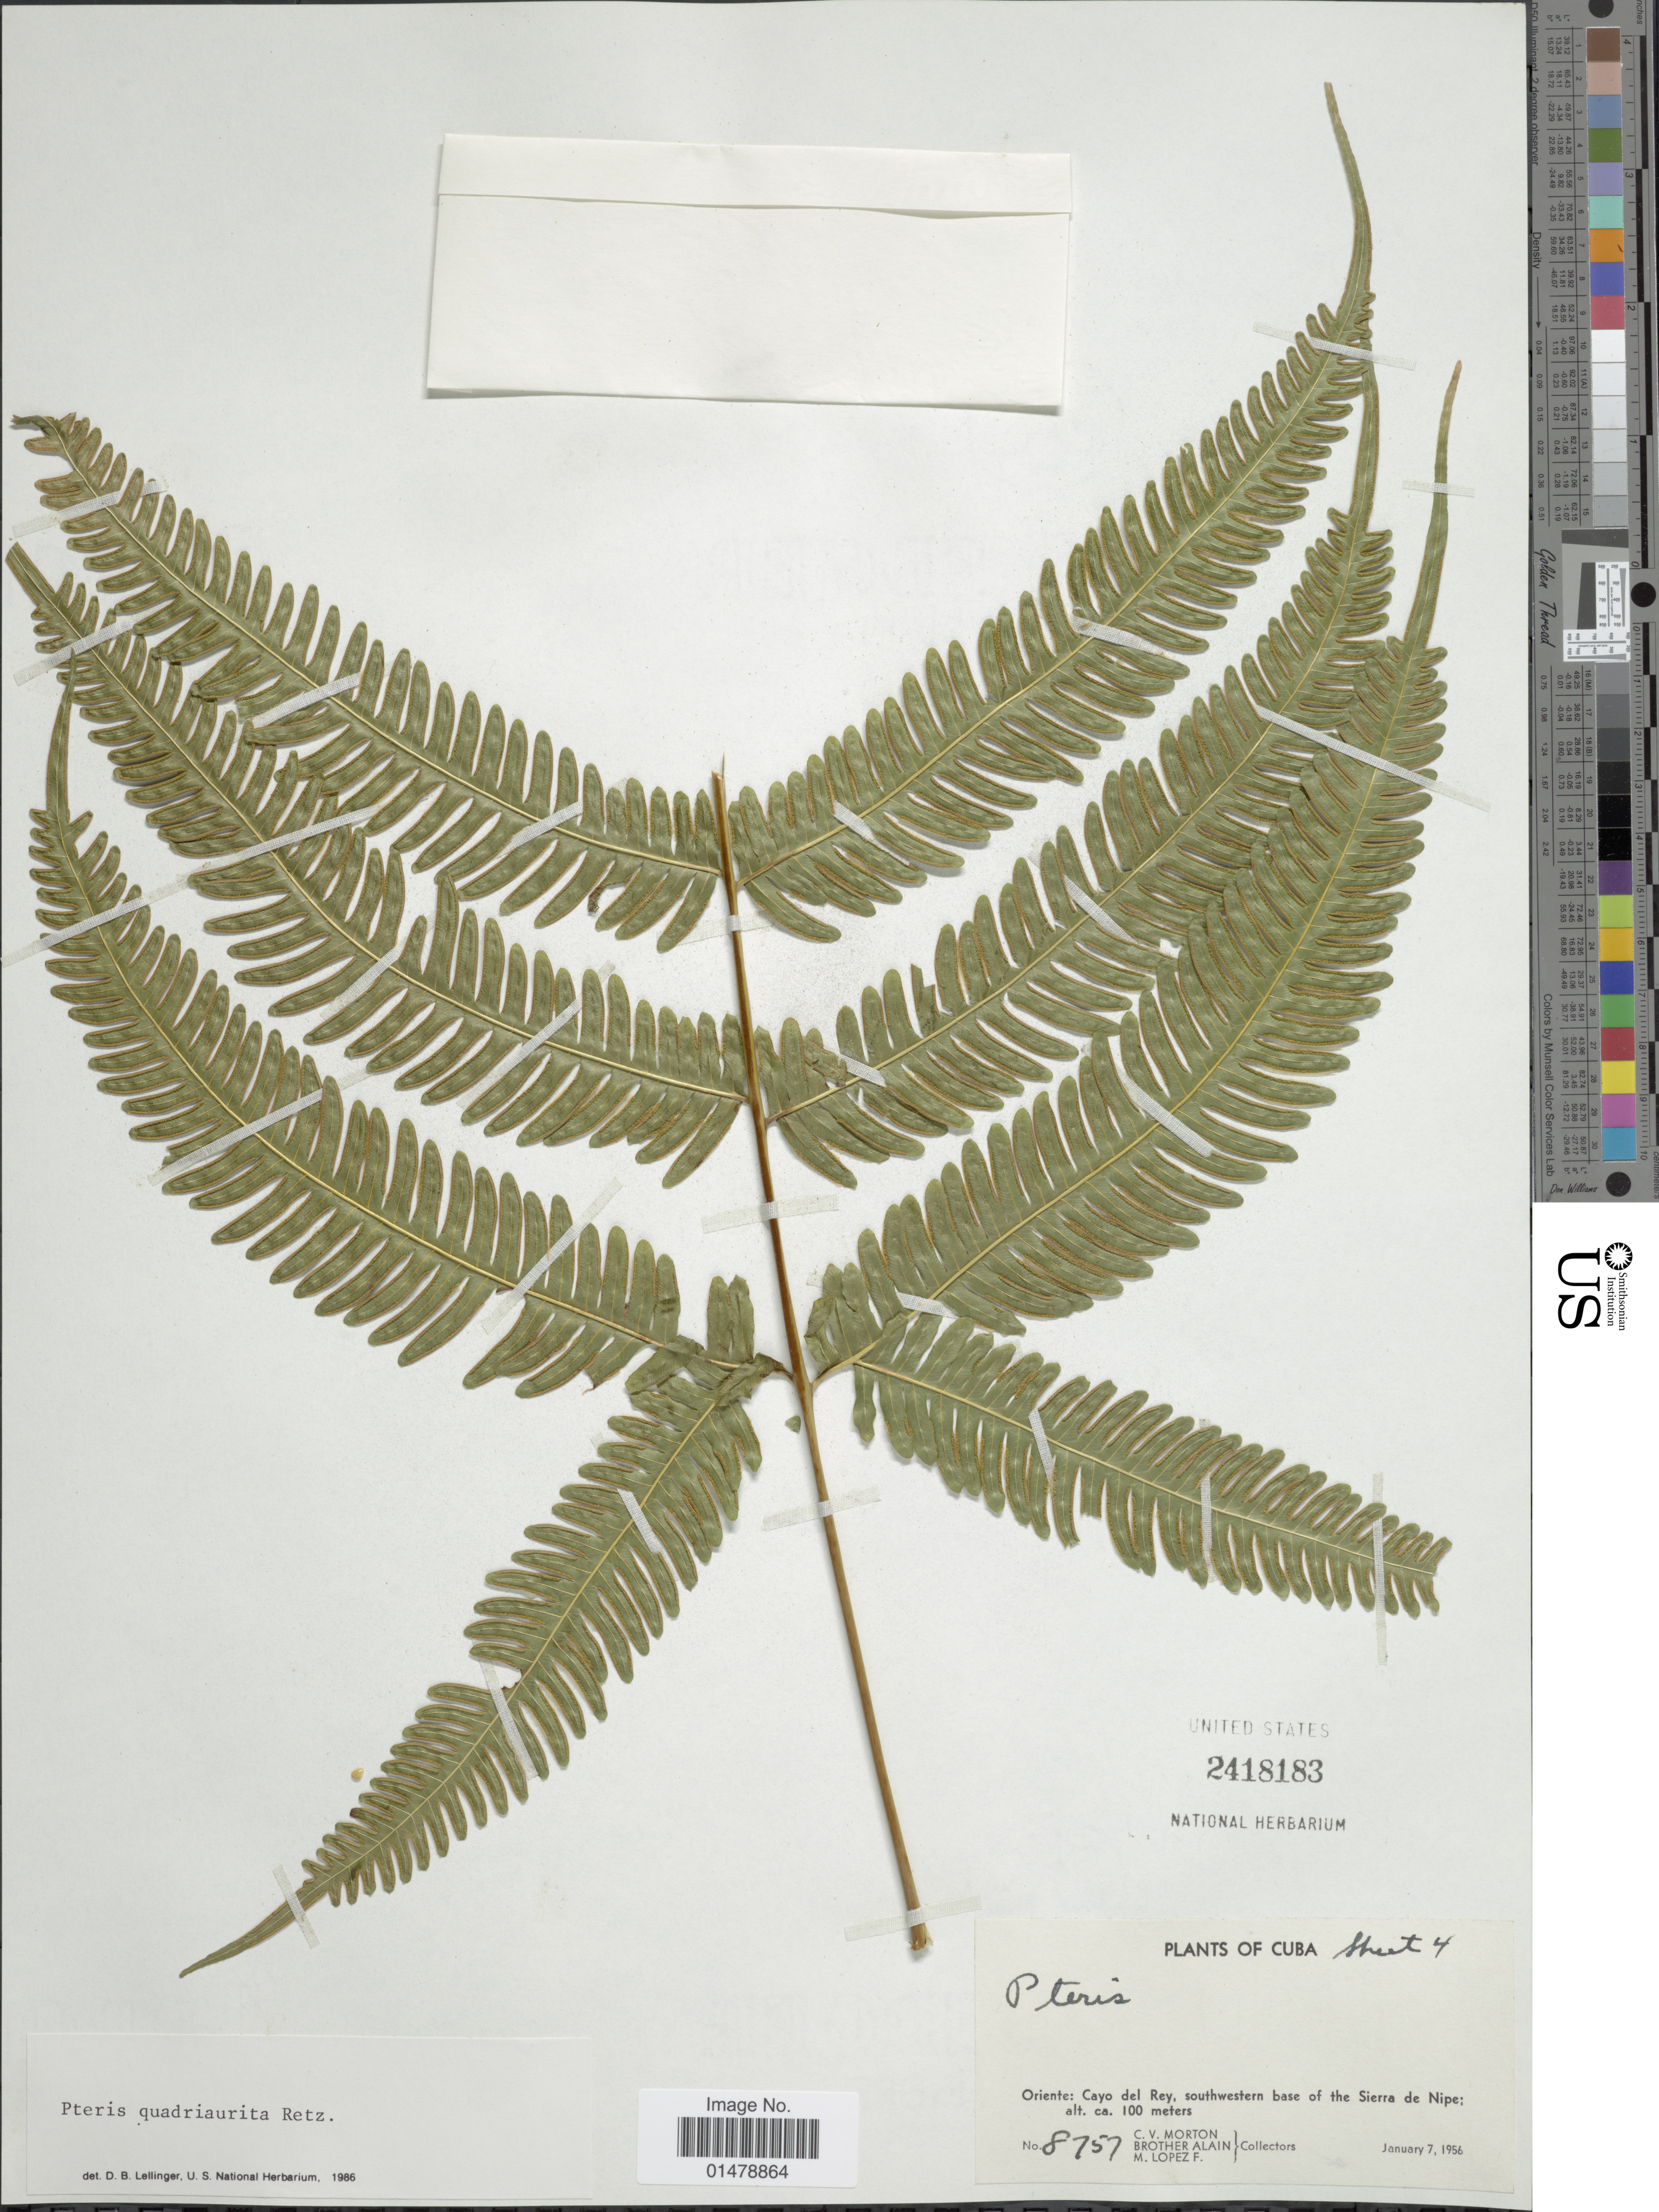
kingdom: Plantae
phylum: Tracheophyta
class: Polypodiopsida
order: Polypodiales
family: Pteridaceae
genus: Pteris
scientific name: Pteris quadriaurita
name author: Retz.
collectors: C. V. Morton, Bro. Alain - DO NOT USE & M. López Figueiras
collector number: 8757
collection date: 1956-01-07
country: Cuba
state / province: Oriente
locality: Cayo del Rey, southwestern base of the Sierra de Nipe.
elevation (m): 100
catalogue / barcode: US 2418183